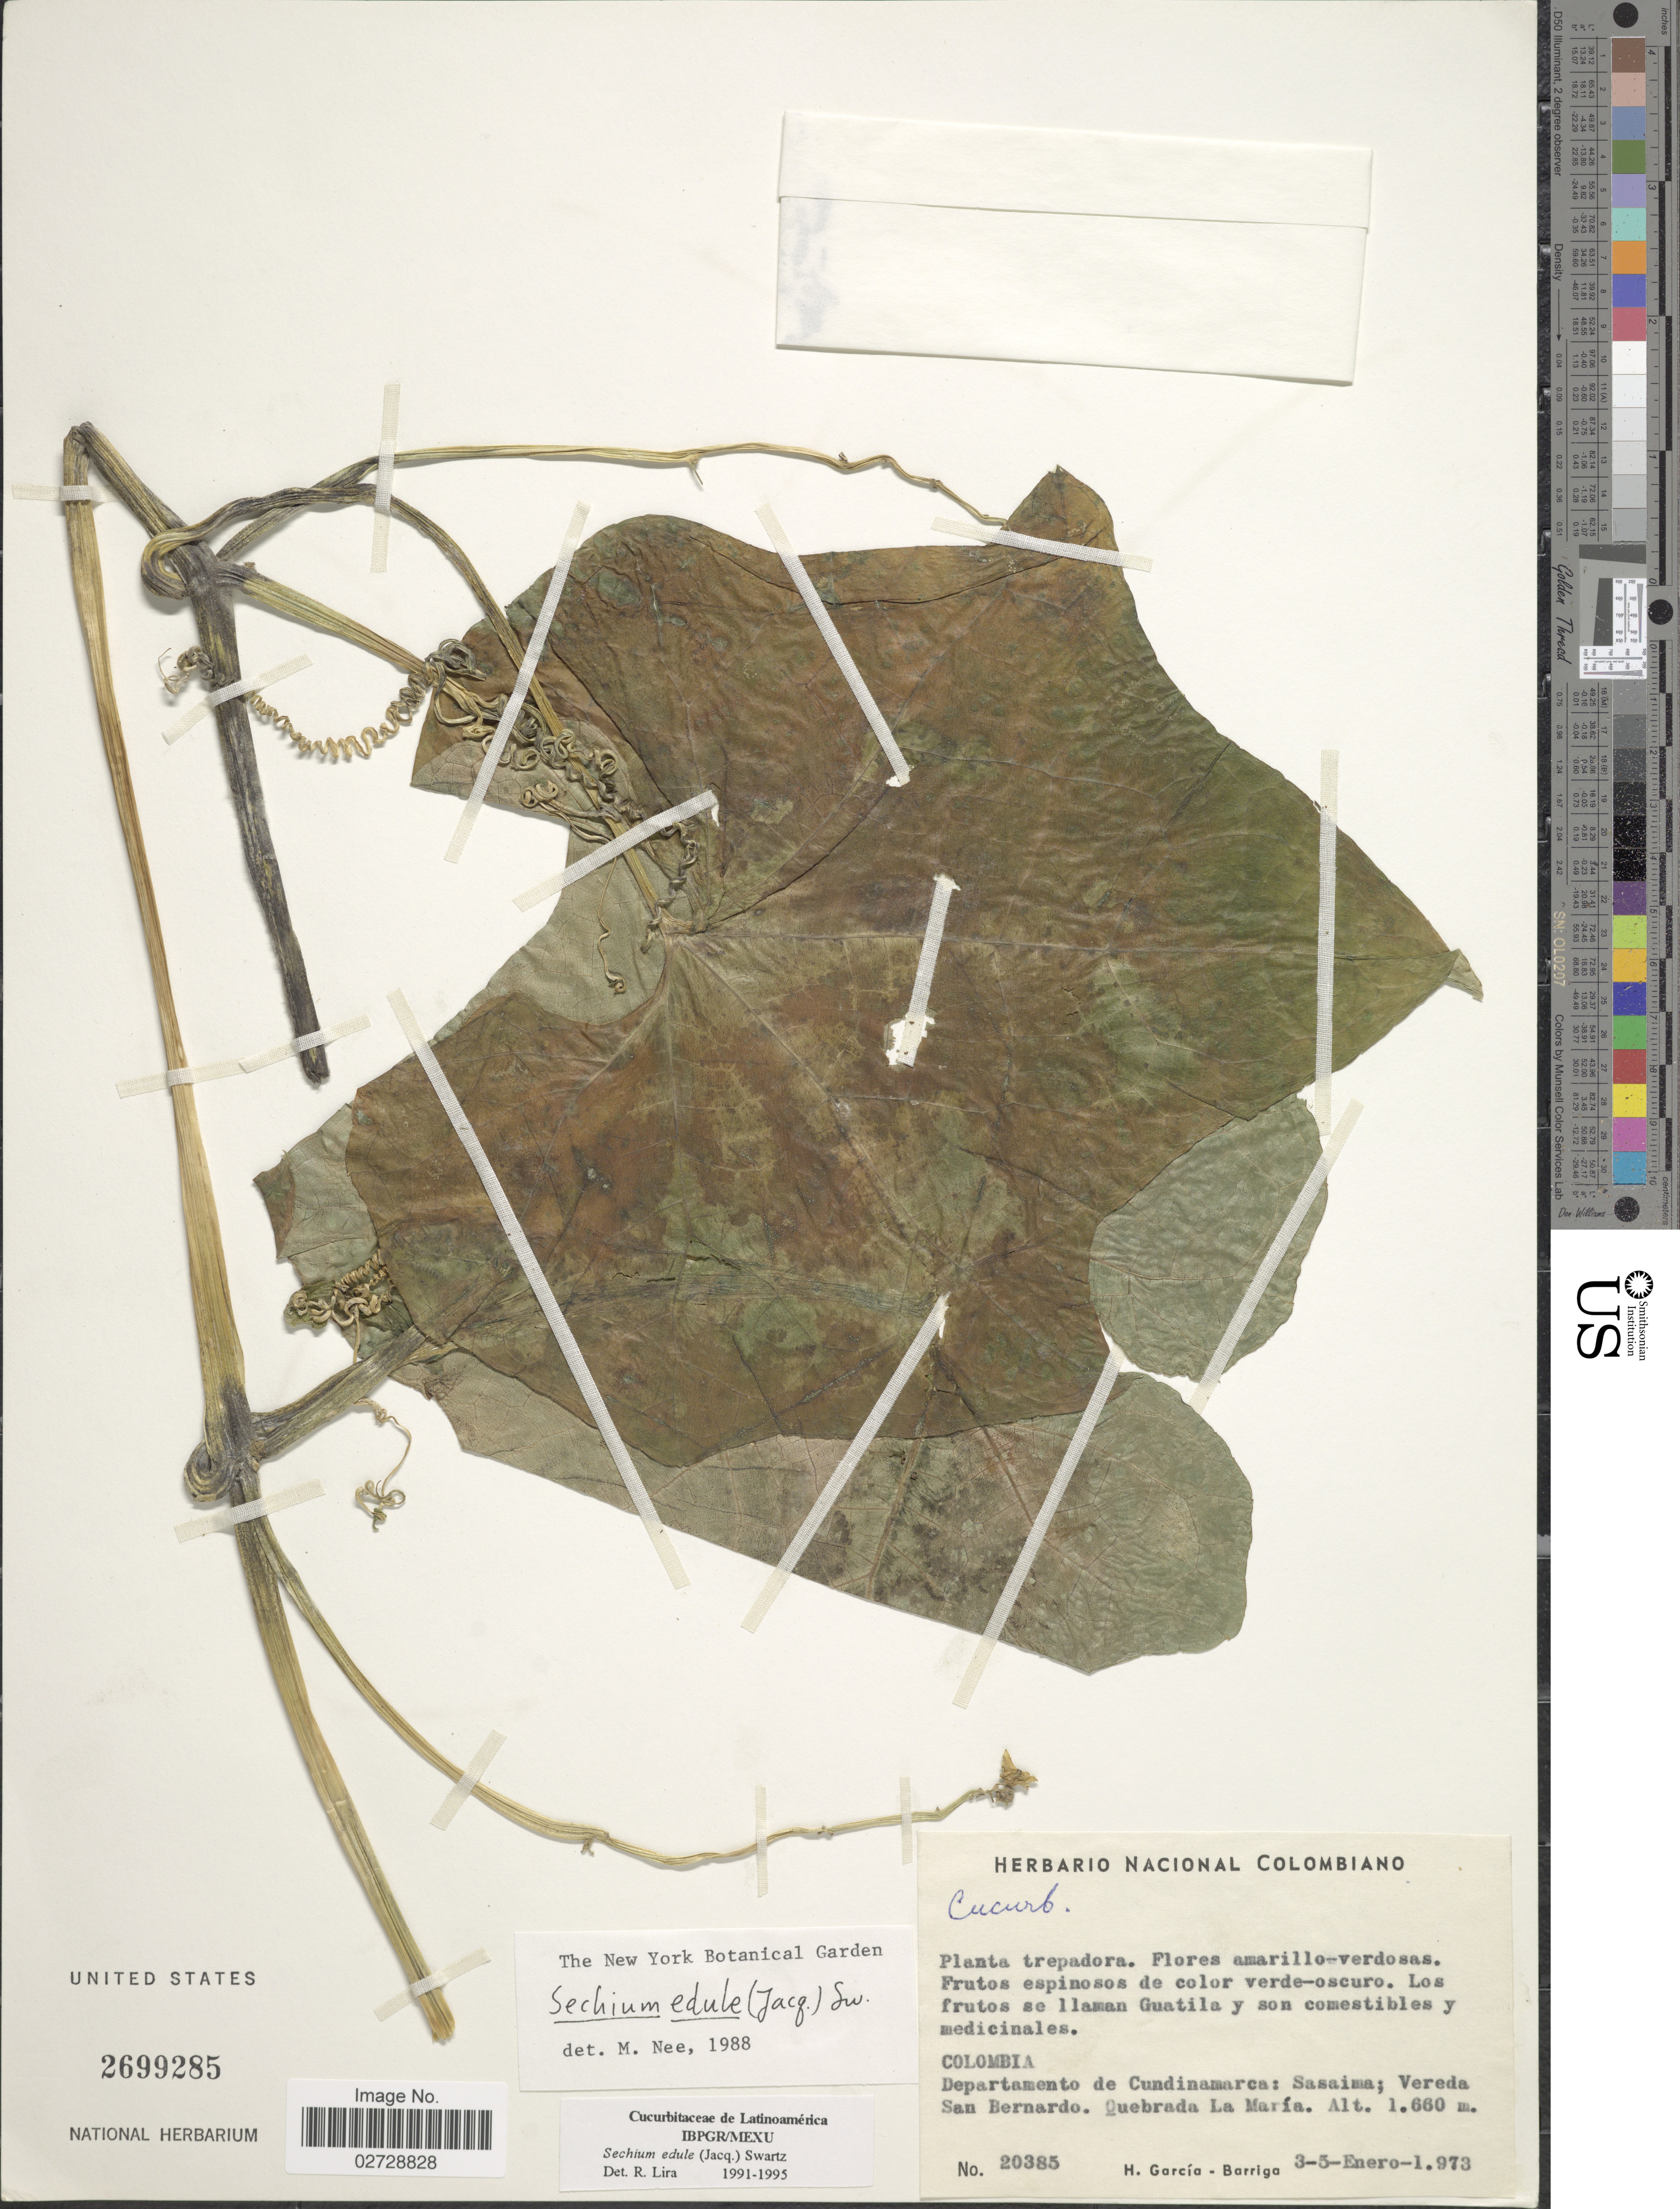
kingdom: Plantae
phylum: Tracheophyta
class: Magnoliopsida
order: Cucurbitales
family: Cucurbitaceae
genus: Sicyos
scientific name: Sicyos edulis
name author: Jacq.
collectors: H. García Barriga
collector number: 20385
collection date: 1973-01-03/1973-01-05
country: Colombia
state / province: Cundinamarca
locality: Departamento de Cundinamarca: Sasaima; Vereda San Bernardo. Quebrada La María.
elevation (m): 1660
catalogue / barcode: US 2699285